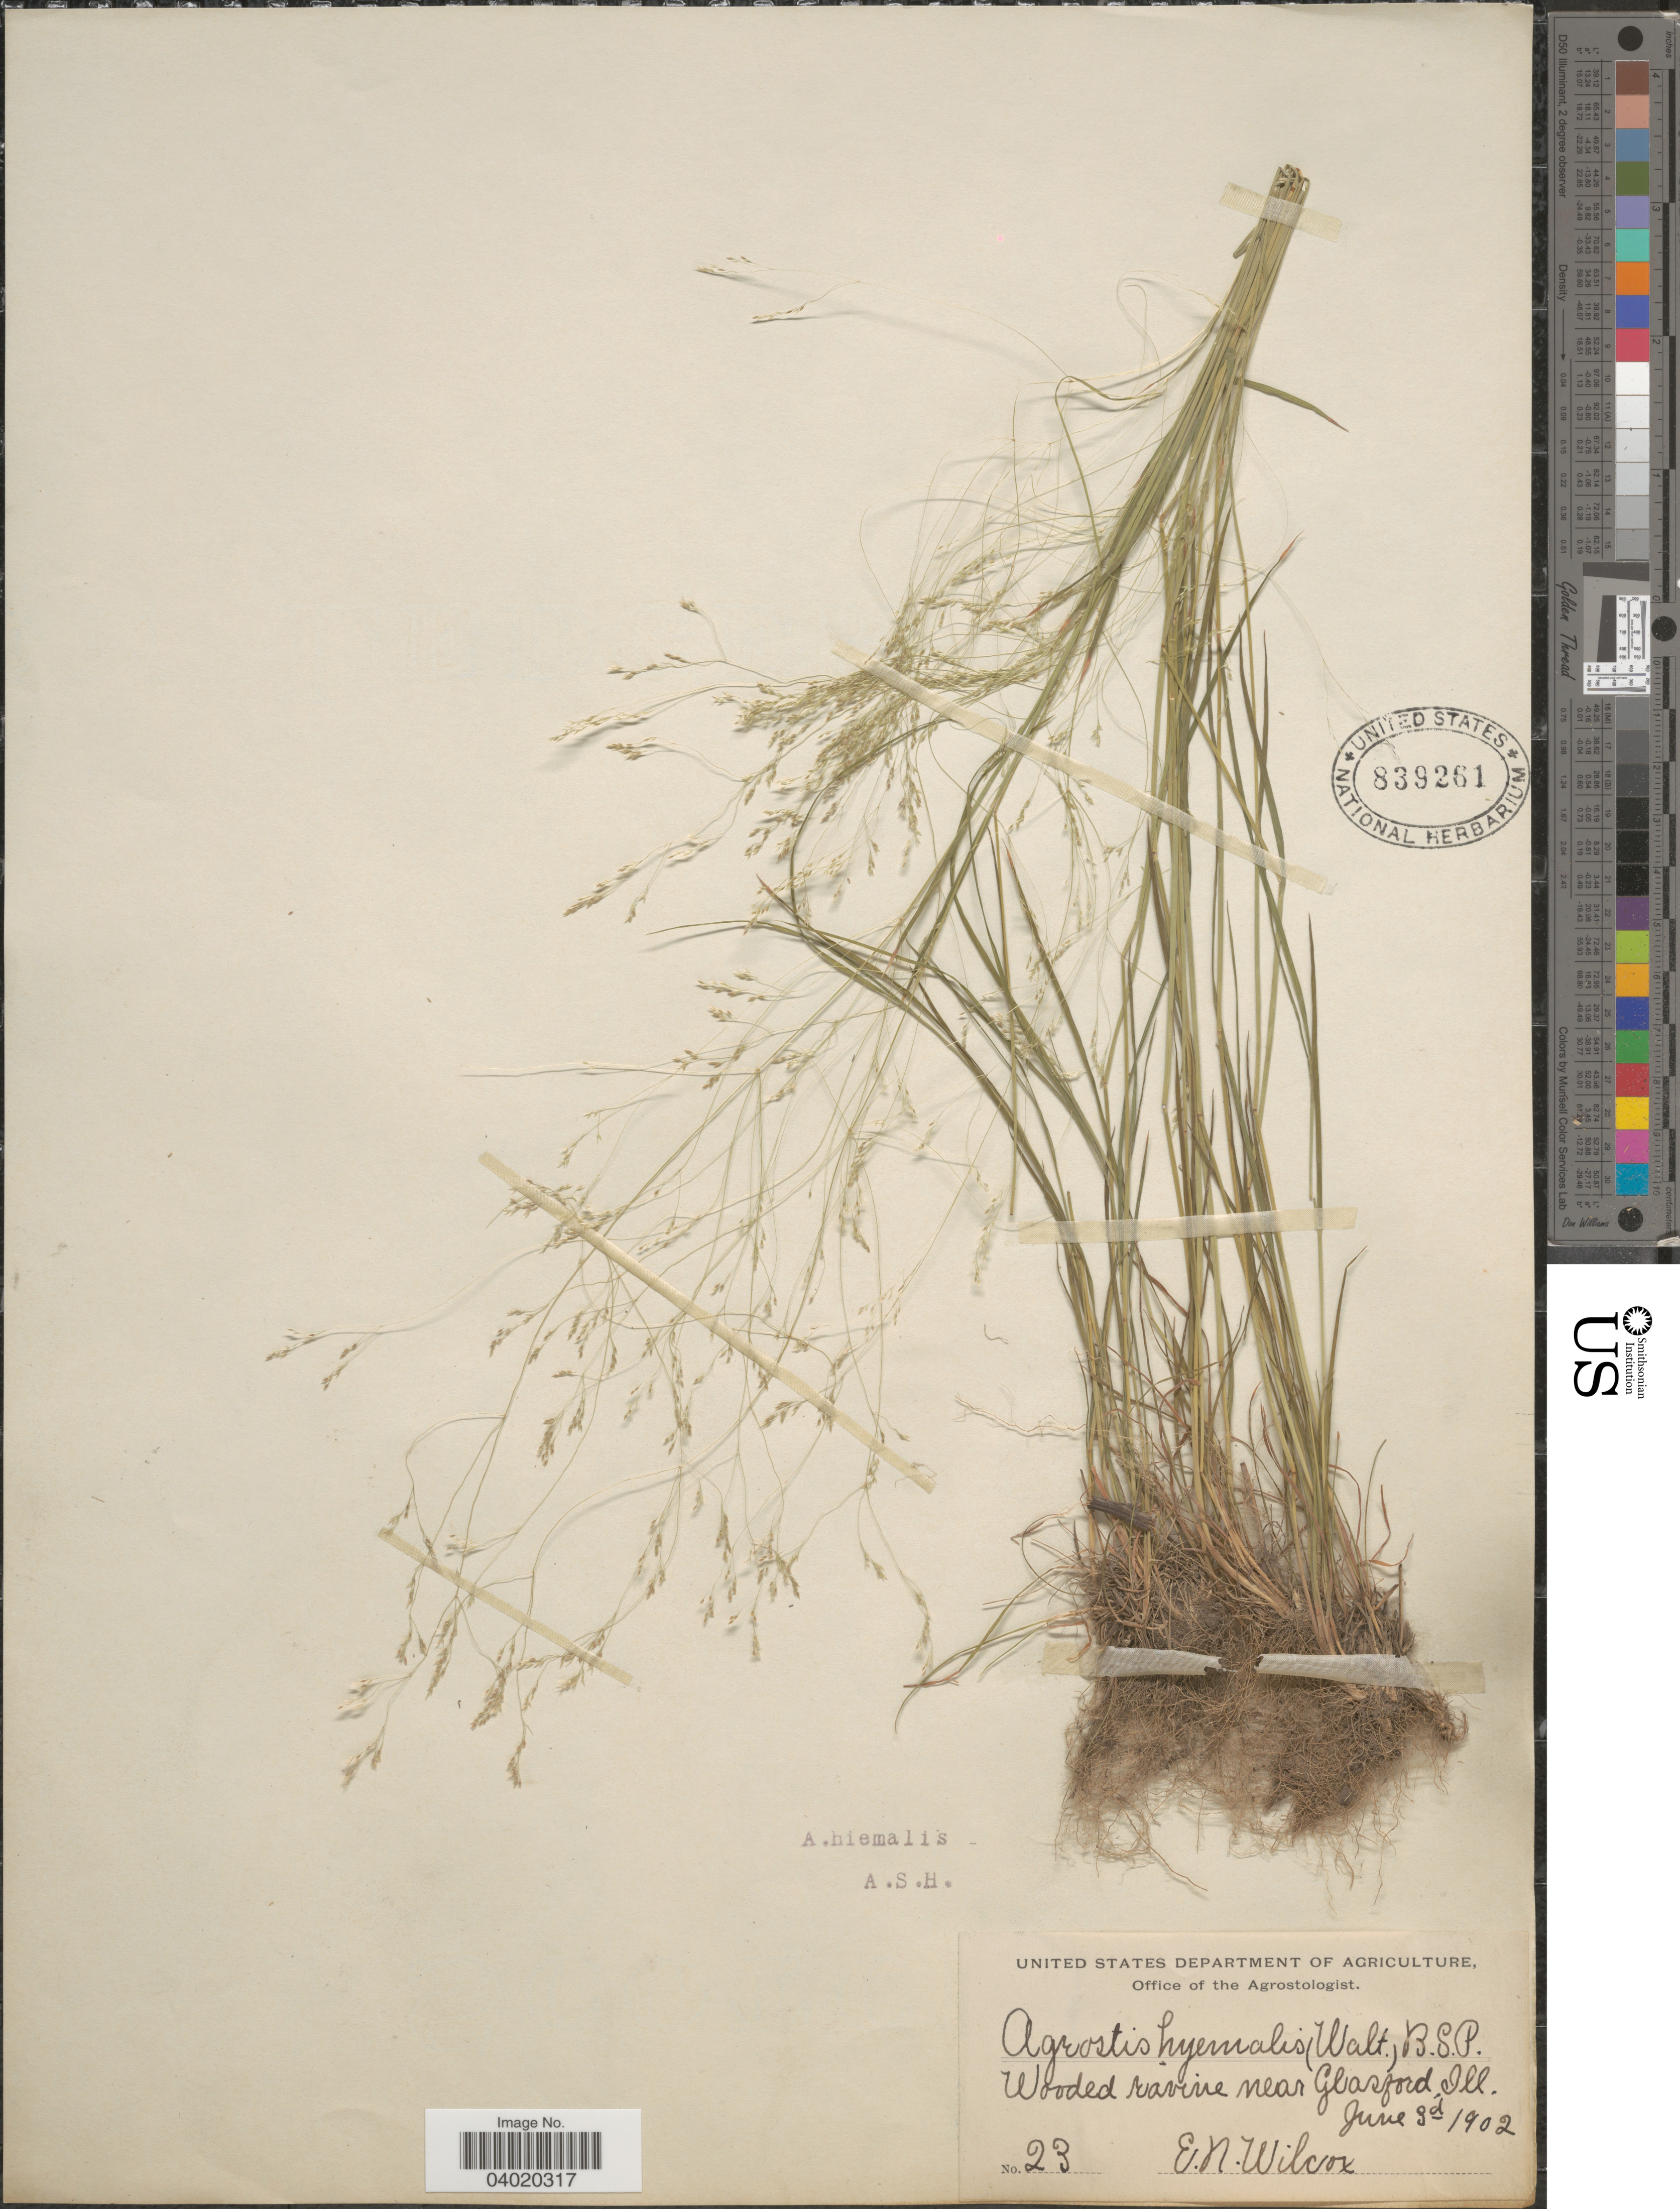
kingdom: Plantae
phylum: Tracheophyta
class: Liliopsida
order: Poales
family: Poaceae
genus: Agrostis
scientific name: Agrostis hyemalis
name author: (Walter) Britton et al.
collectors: E. Wilcox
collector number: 23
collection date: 1902-06-03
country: United States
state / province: Illinois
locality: Near Glasford.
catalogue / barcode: US 839261